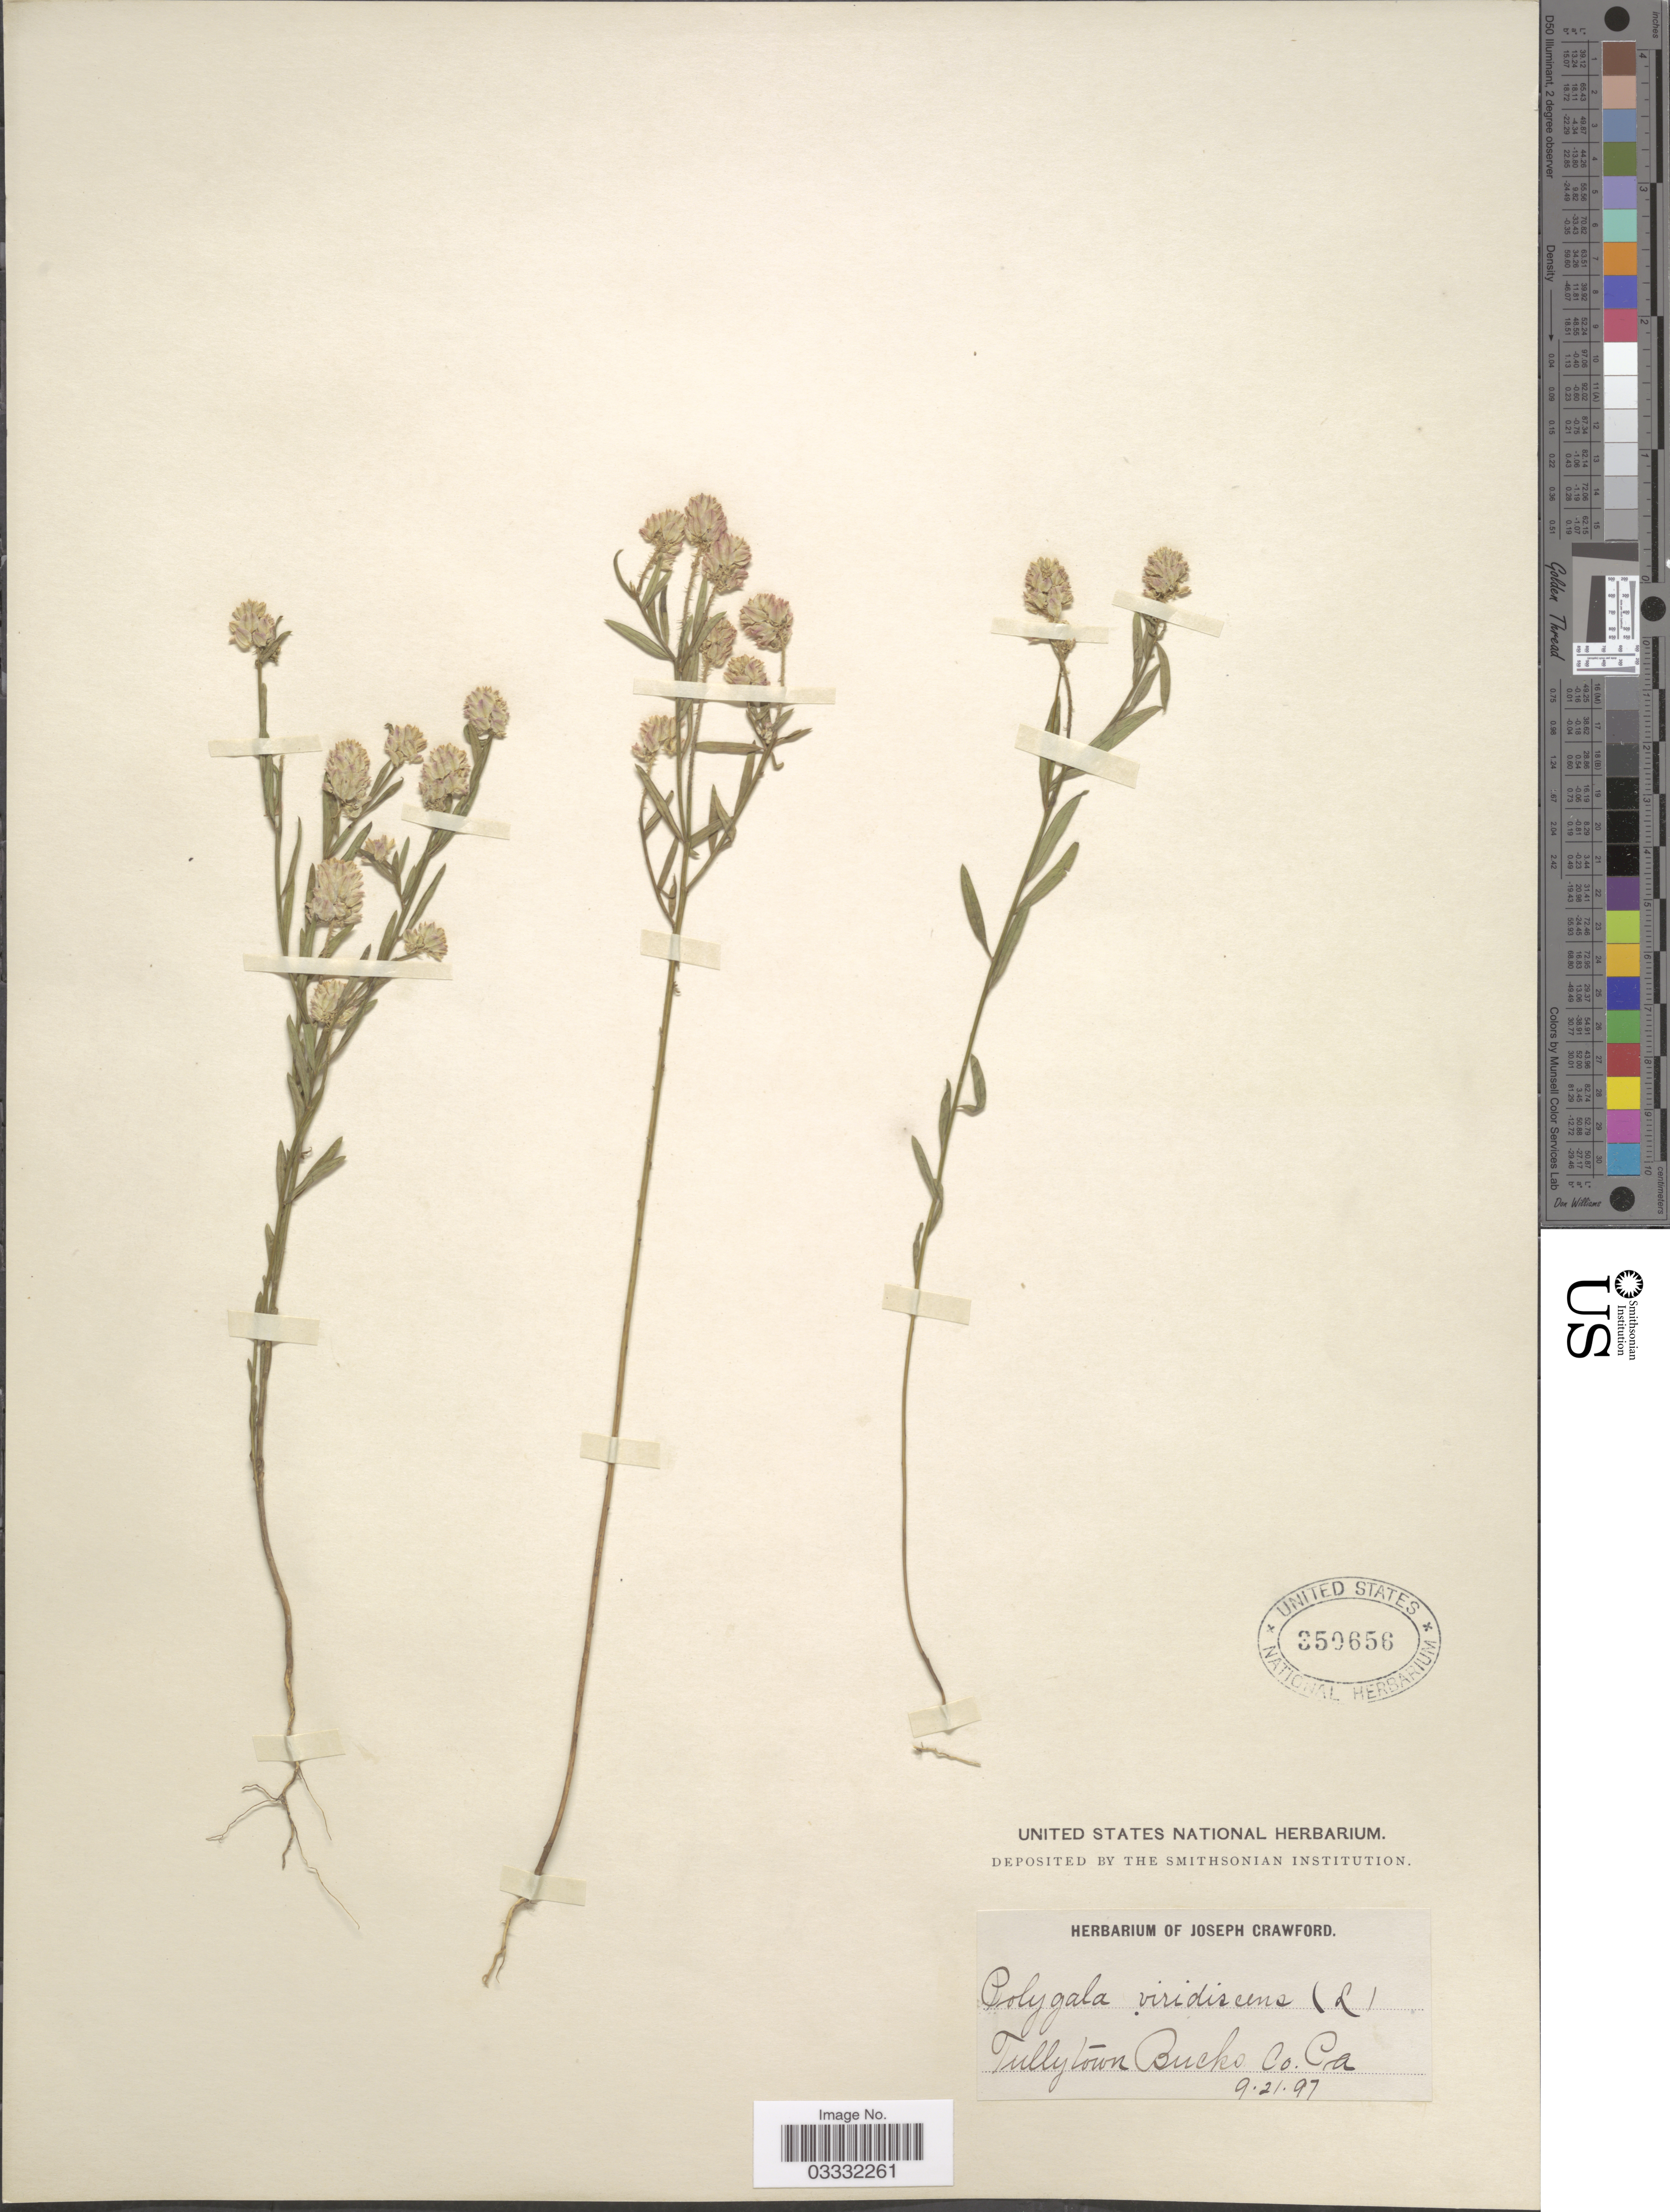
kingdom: Plantae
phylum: Tracheophyta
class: Magnoliopsida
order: Fabales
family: Polygalaceae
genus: Polygala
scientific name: Polygala sanguinea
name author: L.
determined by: Strong, Mark T., (BOT), Smithsonian Institution - National Museum of Natural History (UNITED STATES)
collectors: ex herb. Joseph Crawford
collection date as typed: Transcribed d/m/y: 21/9/97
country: United States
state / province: Pennsylvania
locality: Tullytown Bucks Co.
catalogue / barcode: US 350656